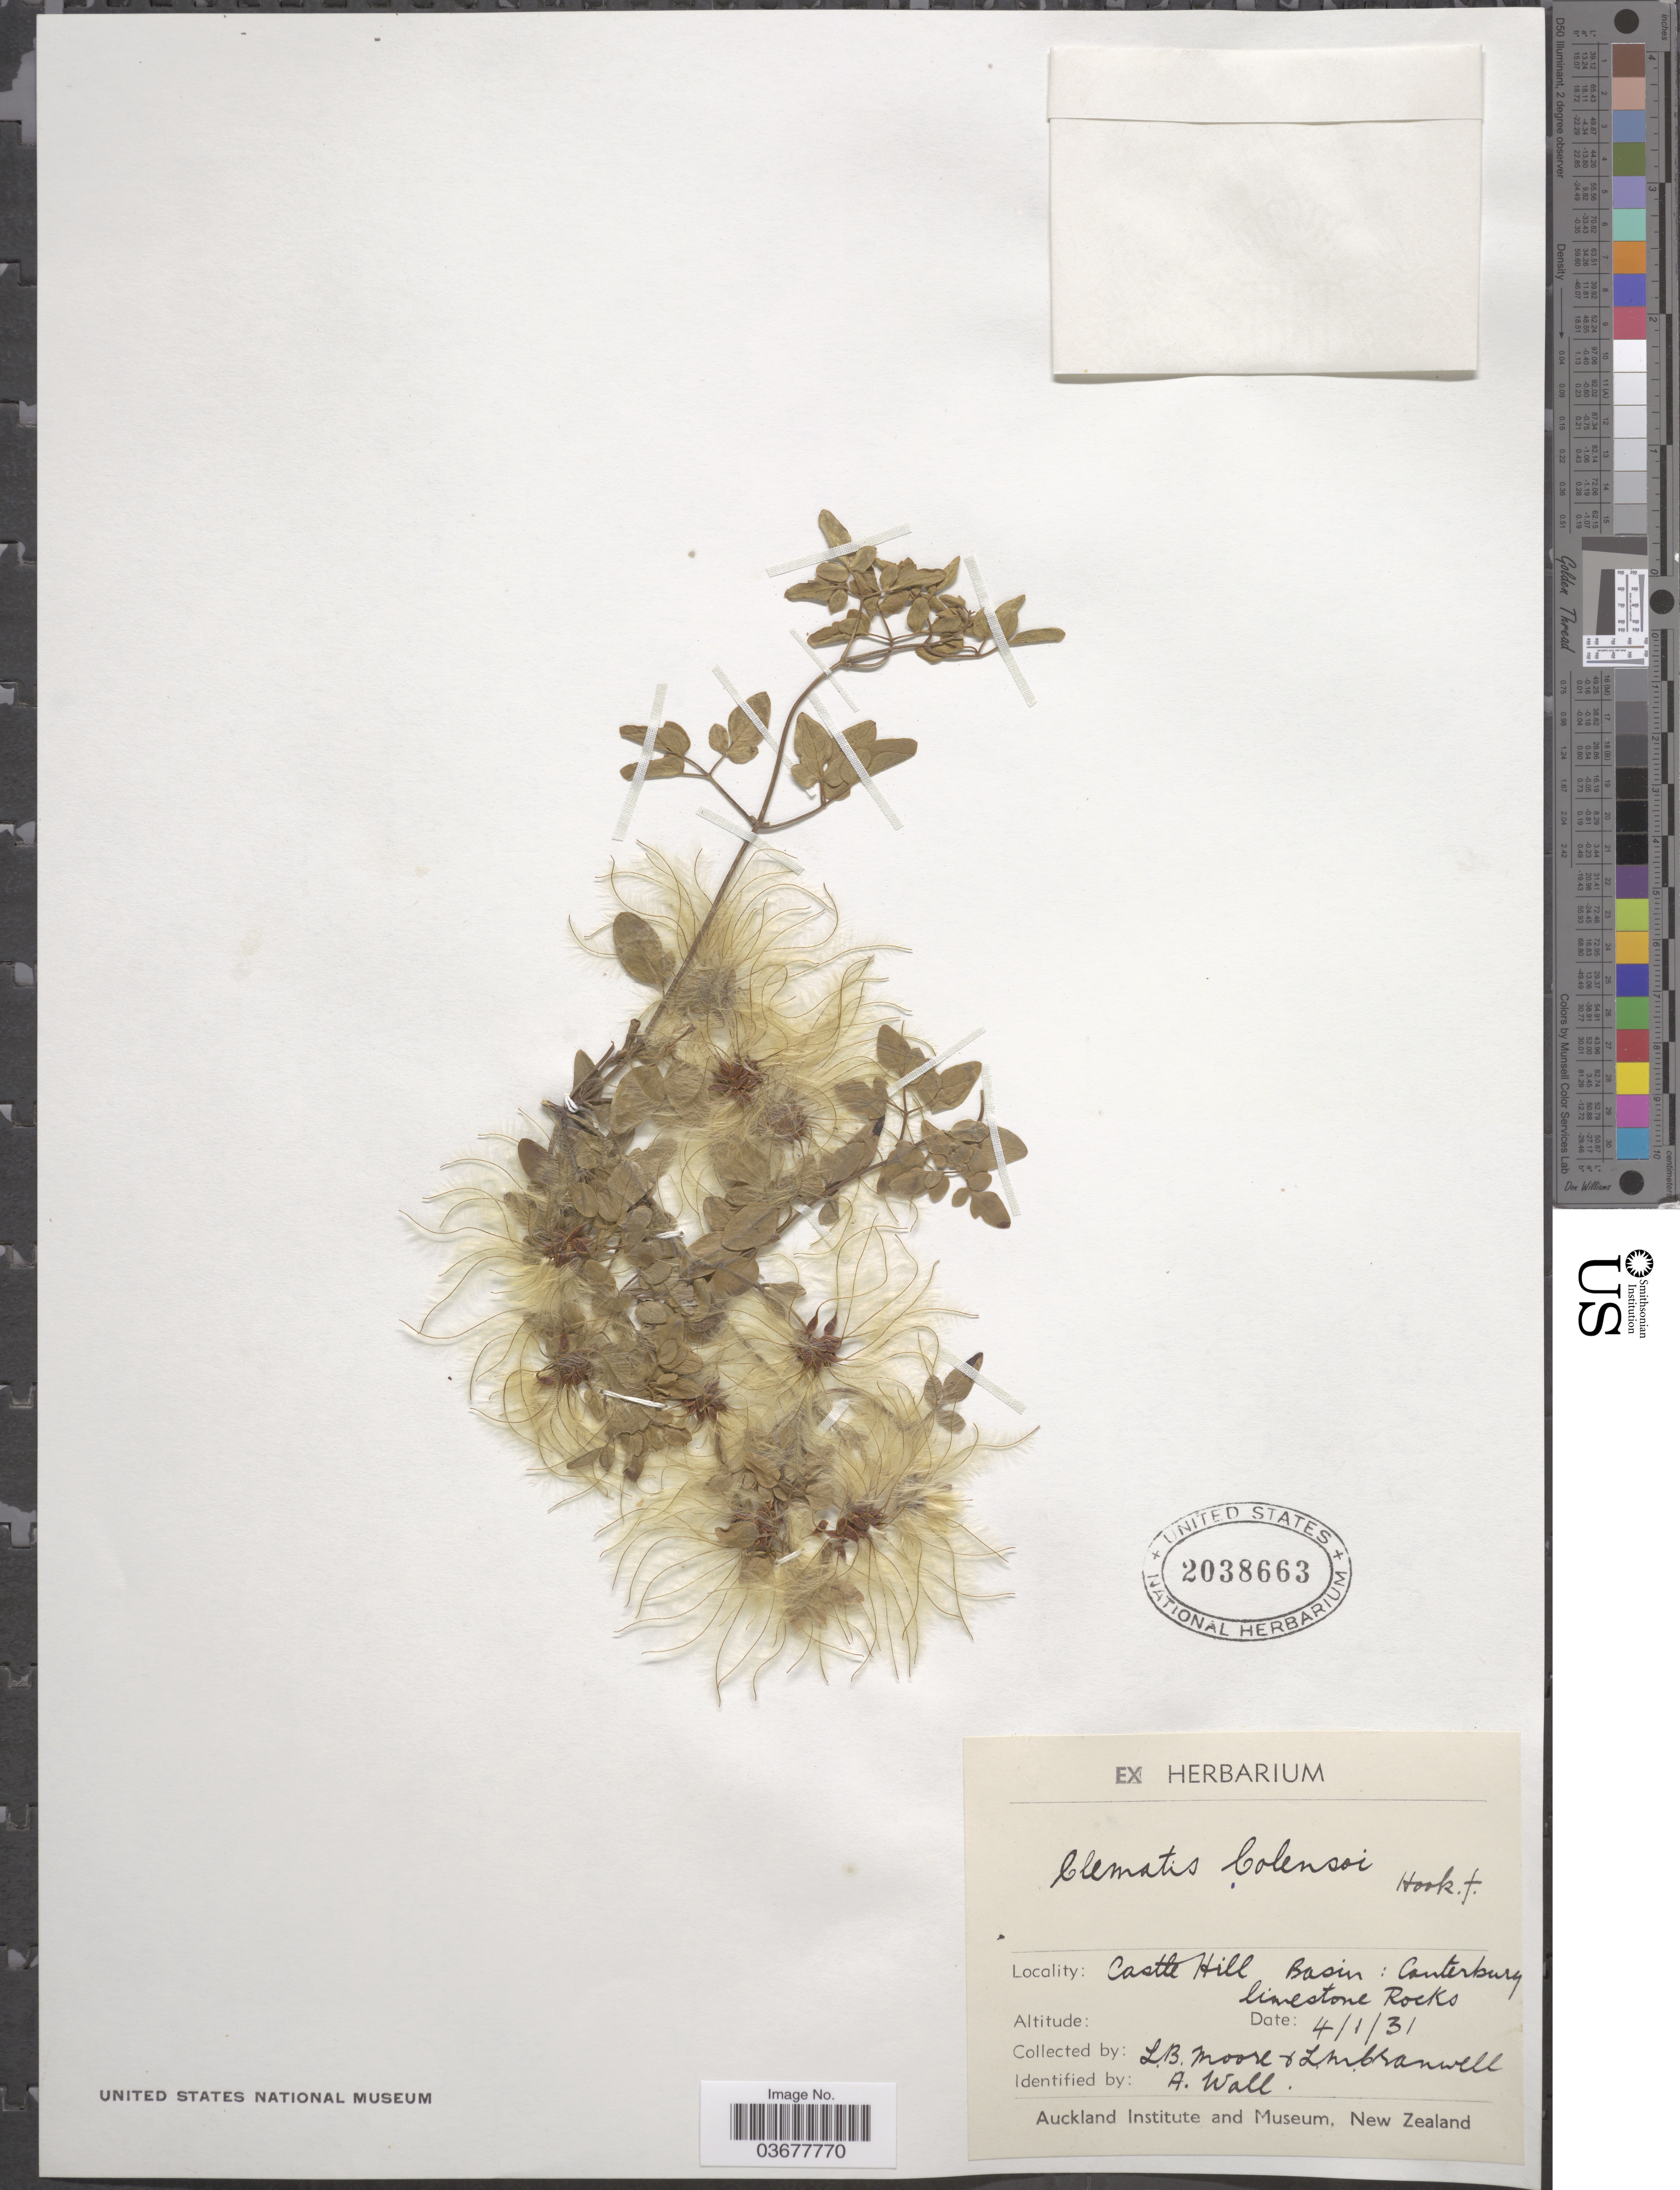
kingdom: Plantae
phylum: Tracheophyta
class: Magnoliopsida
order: Ranunculales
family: Ranunculaceae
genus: Clematis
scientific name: Clematis colensoi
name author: Hook. f.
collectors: L. Moore & L. Cranwell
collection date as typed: Transcribed d/m/y: 4/1/31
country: New Zealand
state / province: Canterbury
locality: Castle Hill Basin: Canterbury limestone Rocks.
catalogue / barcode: US 2038663